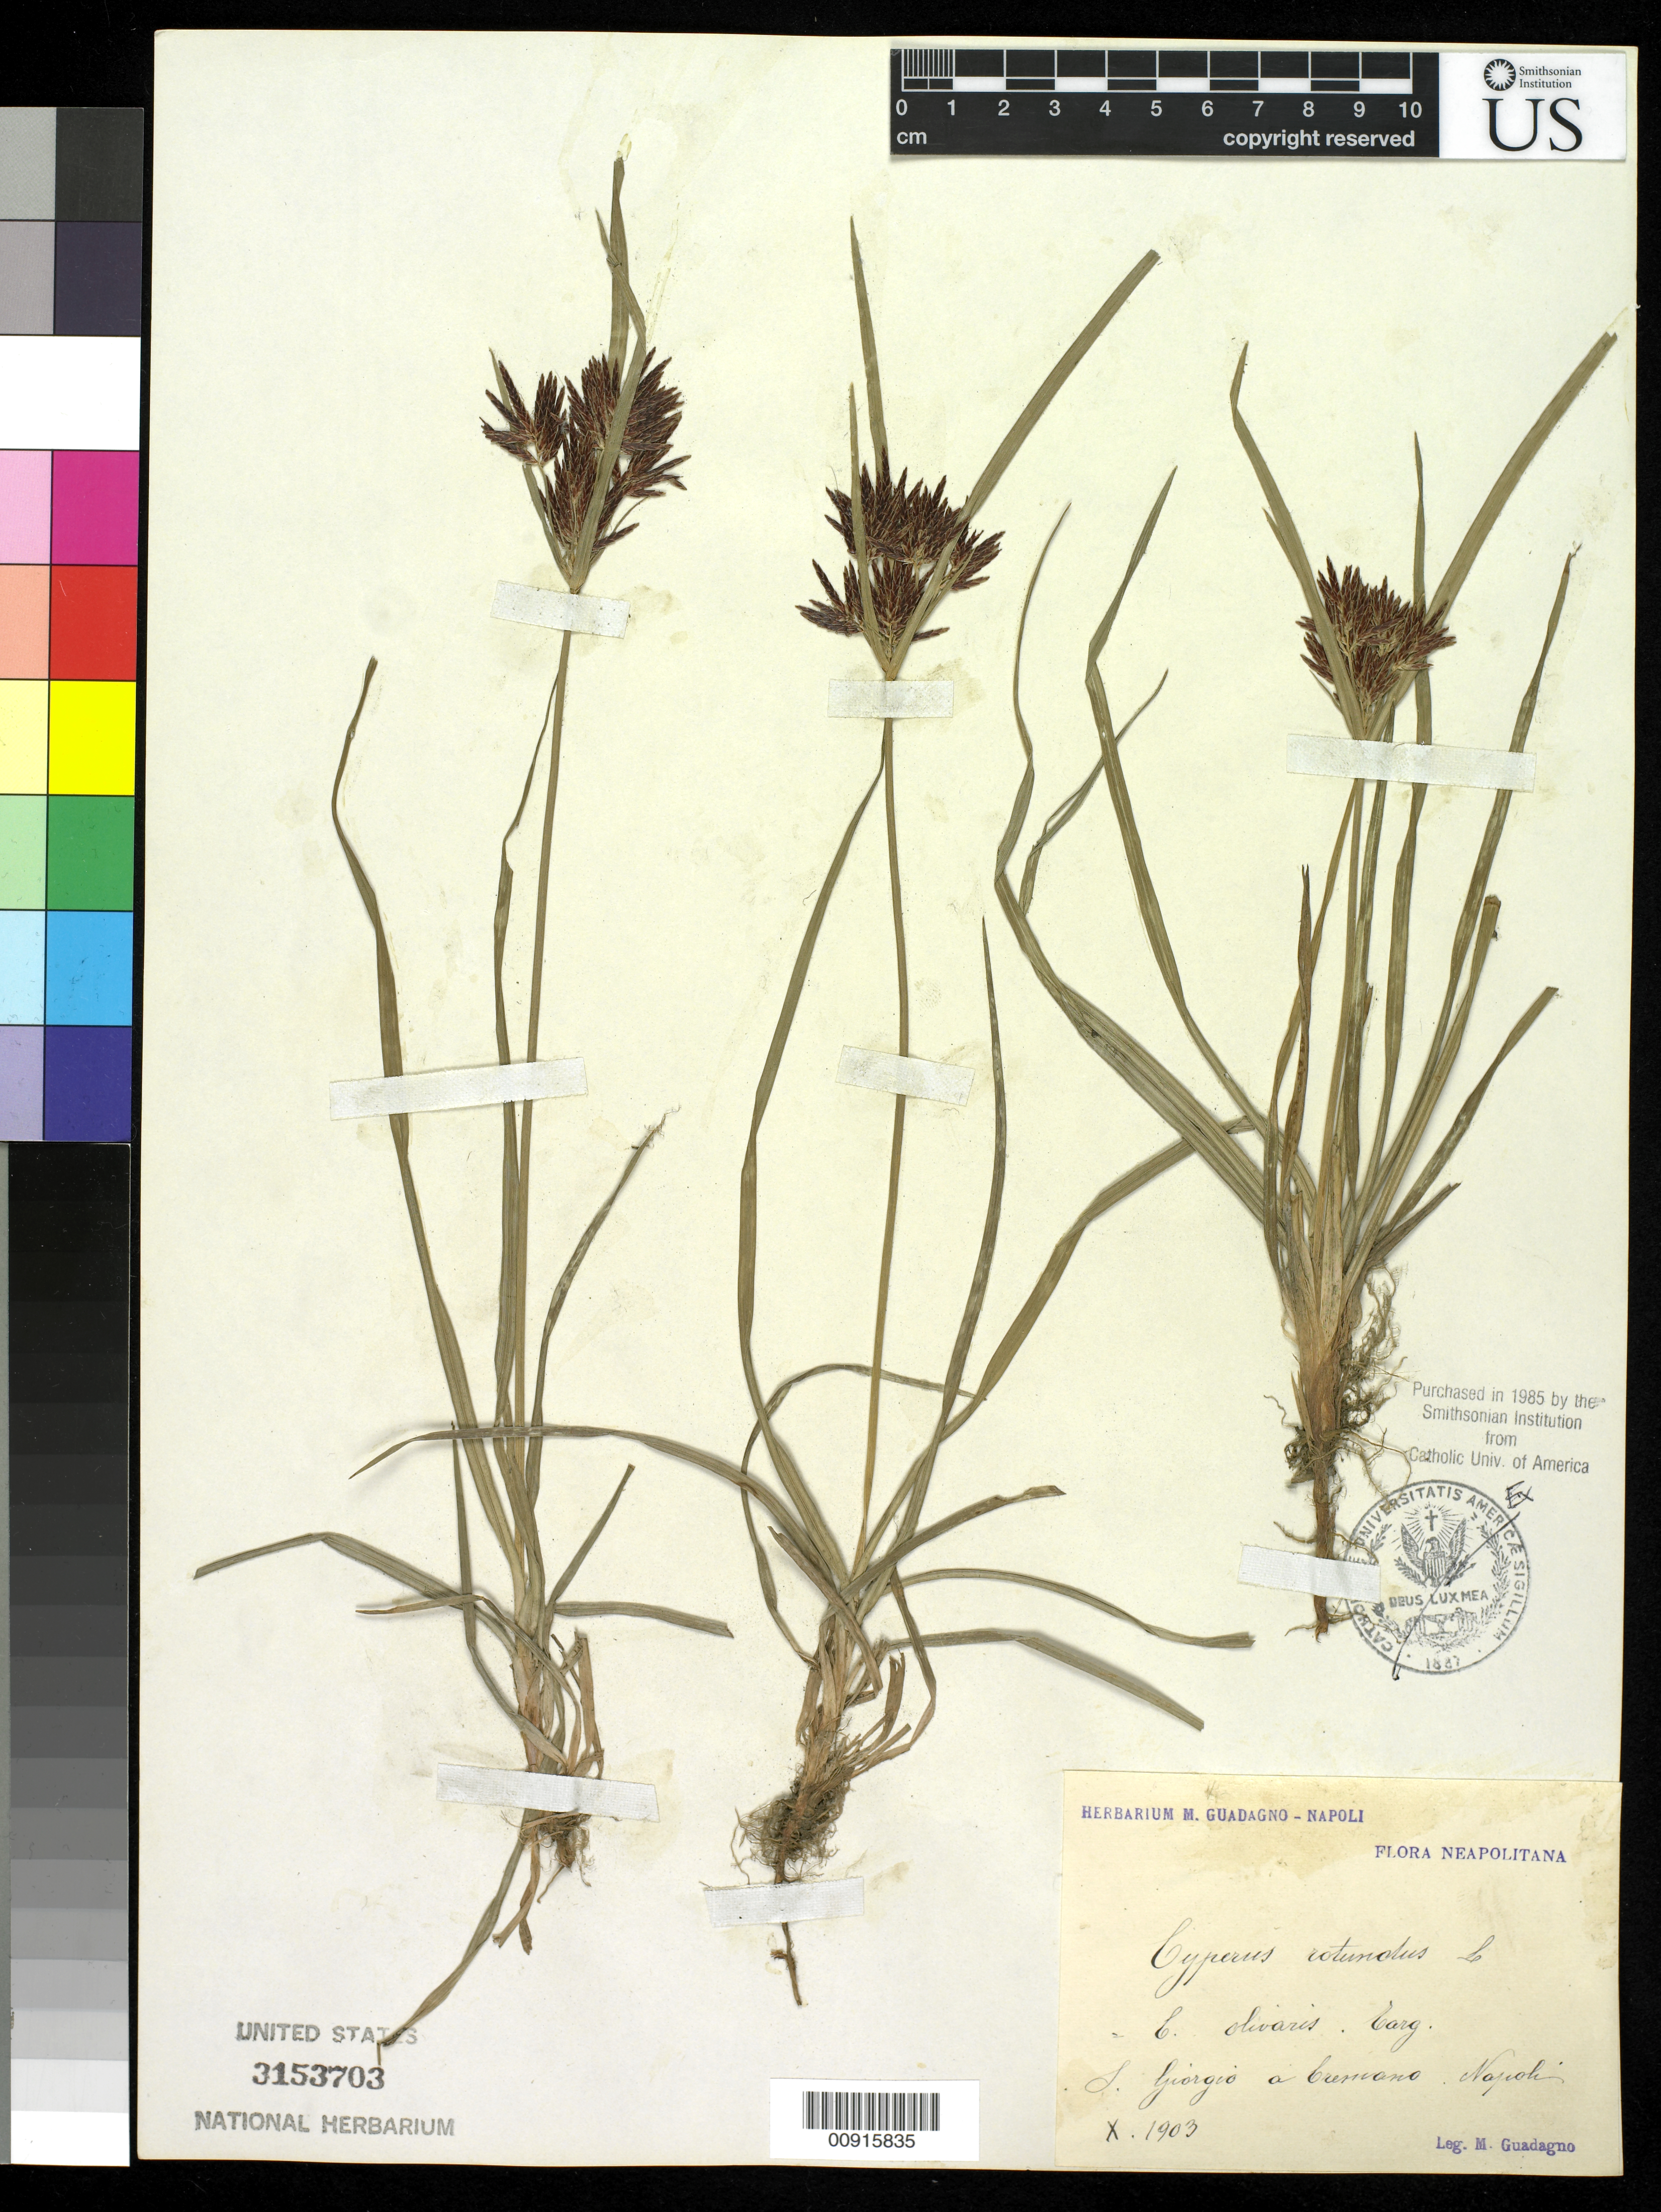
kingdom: Plantae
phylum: Tracheophyta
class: Liliopsida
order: Poales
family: Cyperaceae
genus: Cyperus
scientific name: Cyperus rotundus subsp. palla f. depallescens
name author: Ekman & Kük. in Engl.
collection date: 1903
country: Italy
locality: S. Giorgio a Crevano, Napoli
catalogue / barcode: US 3153703